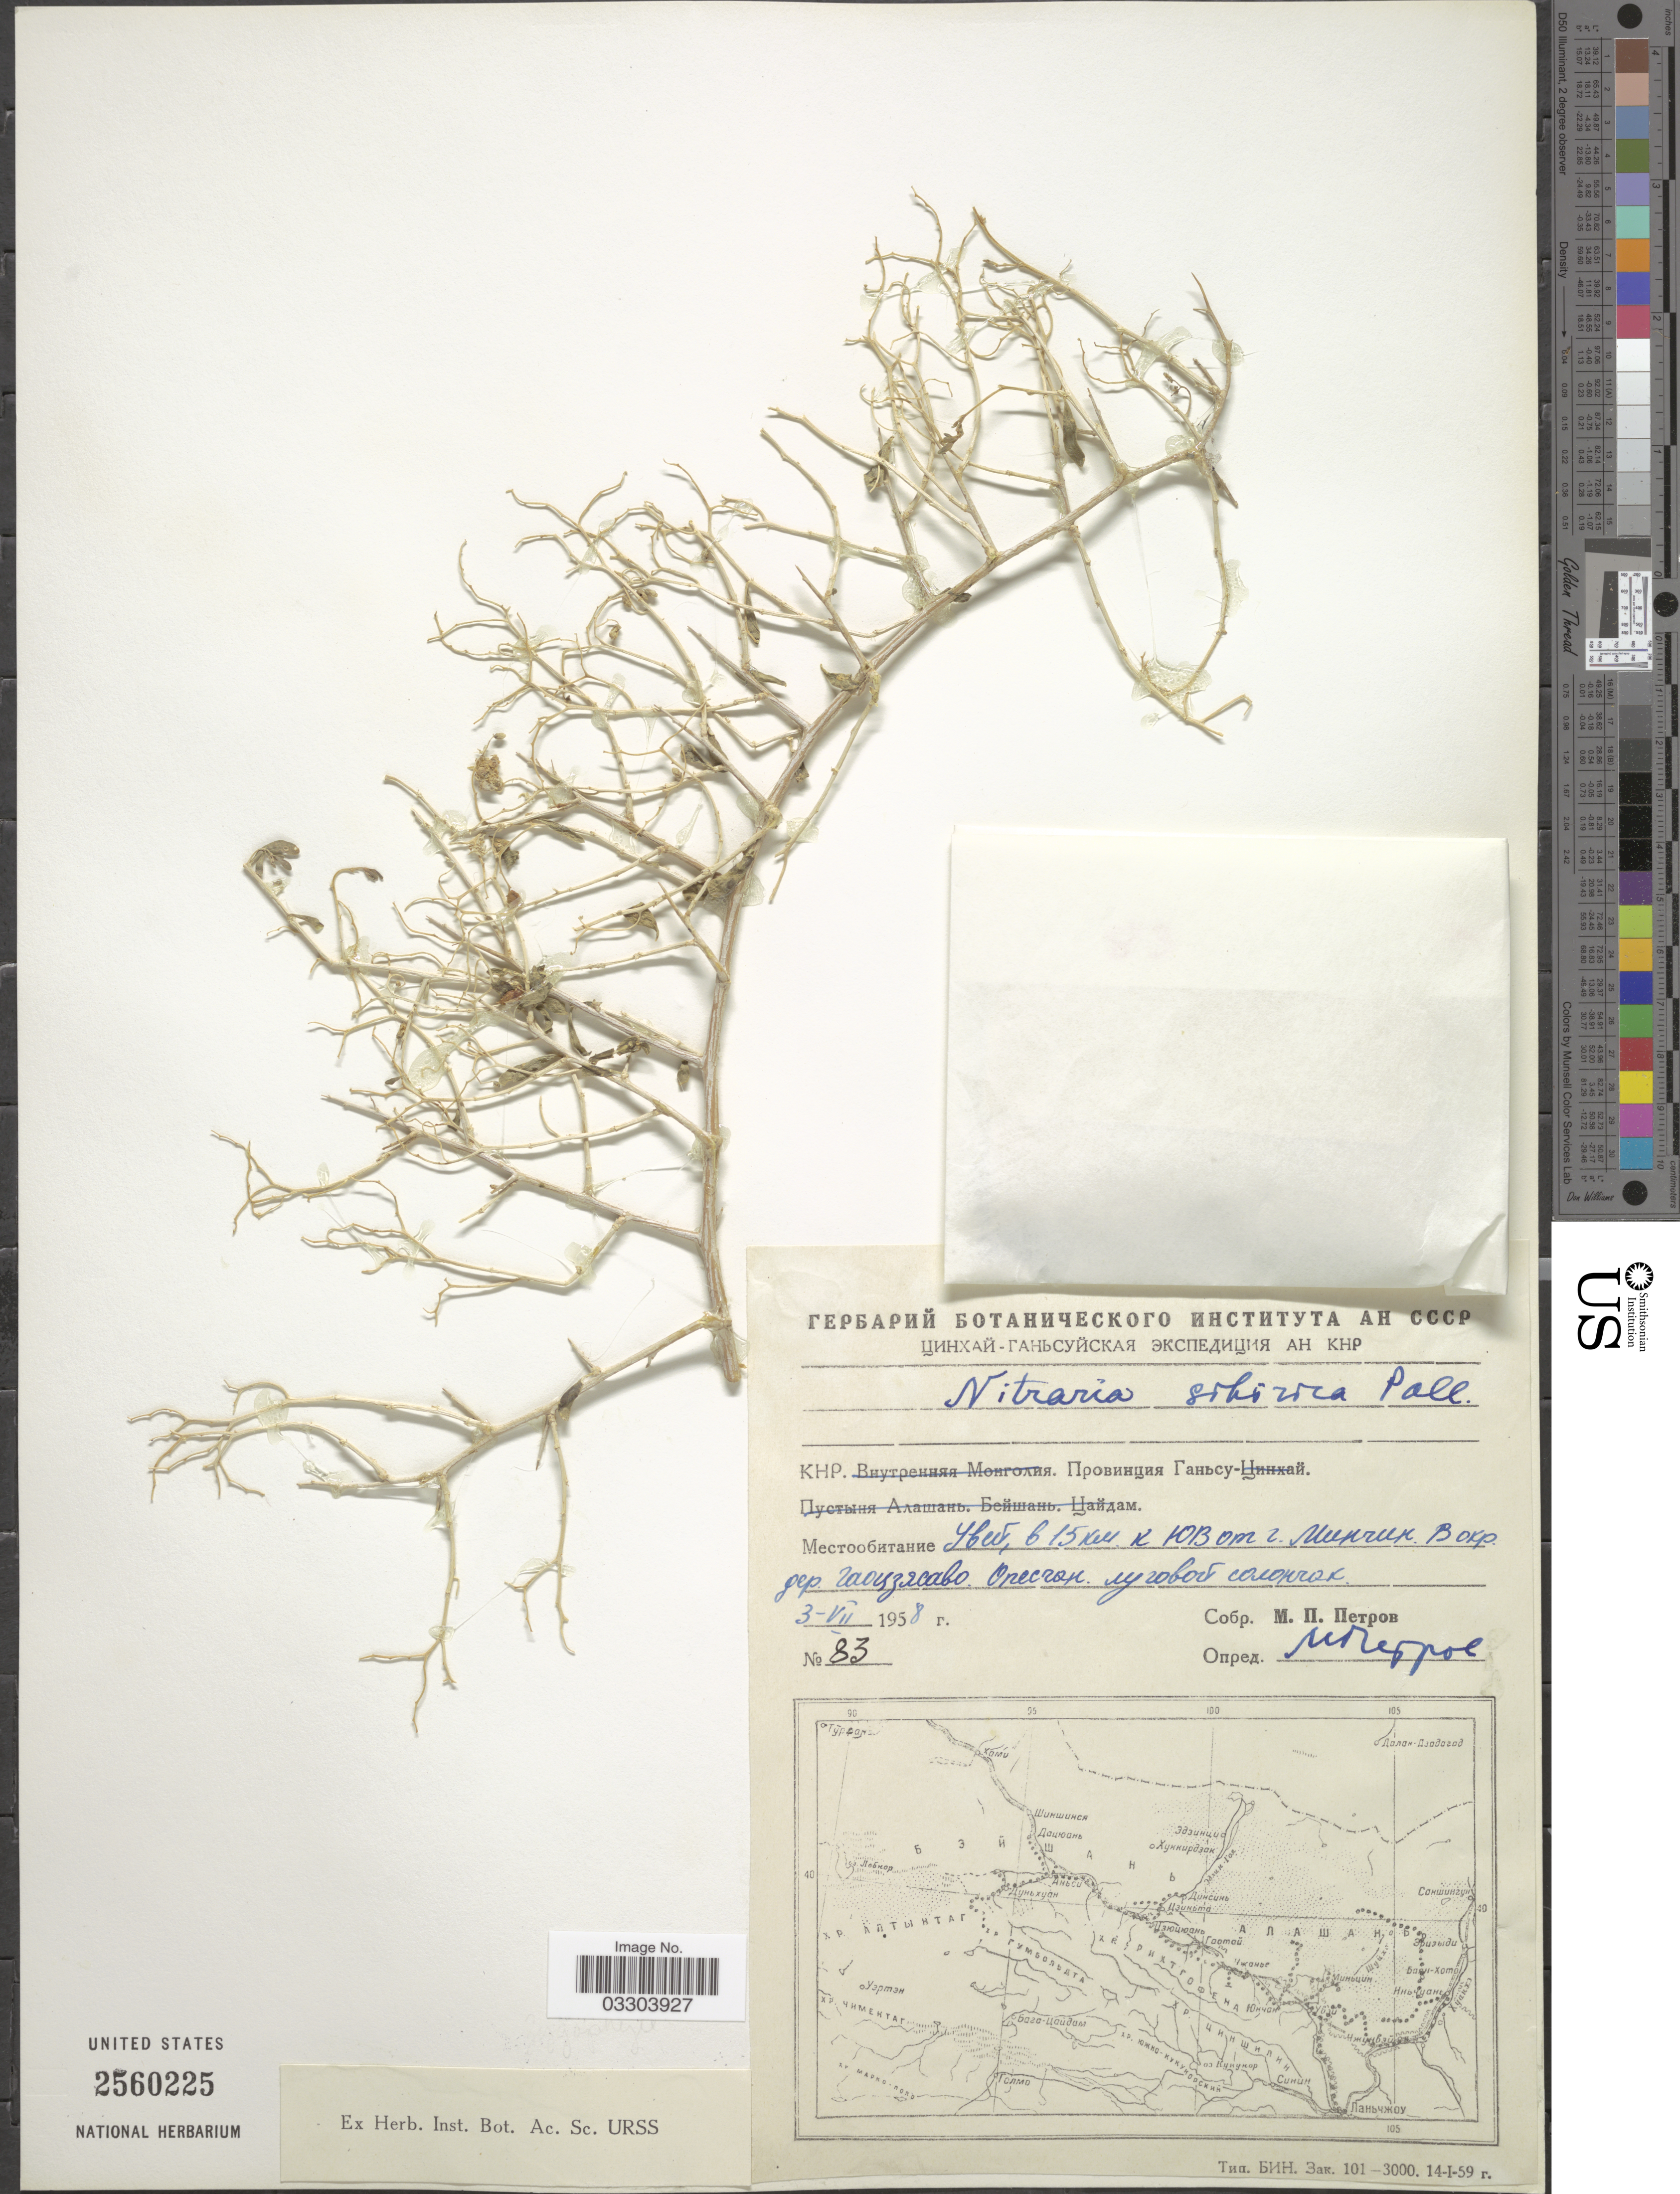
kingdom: Plantae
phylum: Tracheophyta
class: Magnoliopsida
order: Sapindales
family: Nitrariaceae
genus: Nitraria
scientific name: Nitraria schoberi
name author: L.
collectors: M. Petrov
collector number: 83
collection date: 1958-07-03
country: China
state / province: Gansu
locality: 15 km SE from Mintsin.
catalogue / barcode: US 2560225